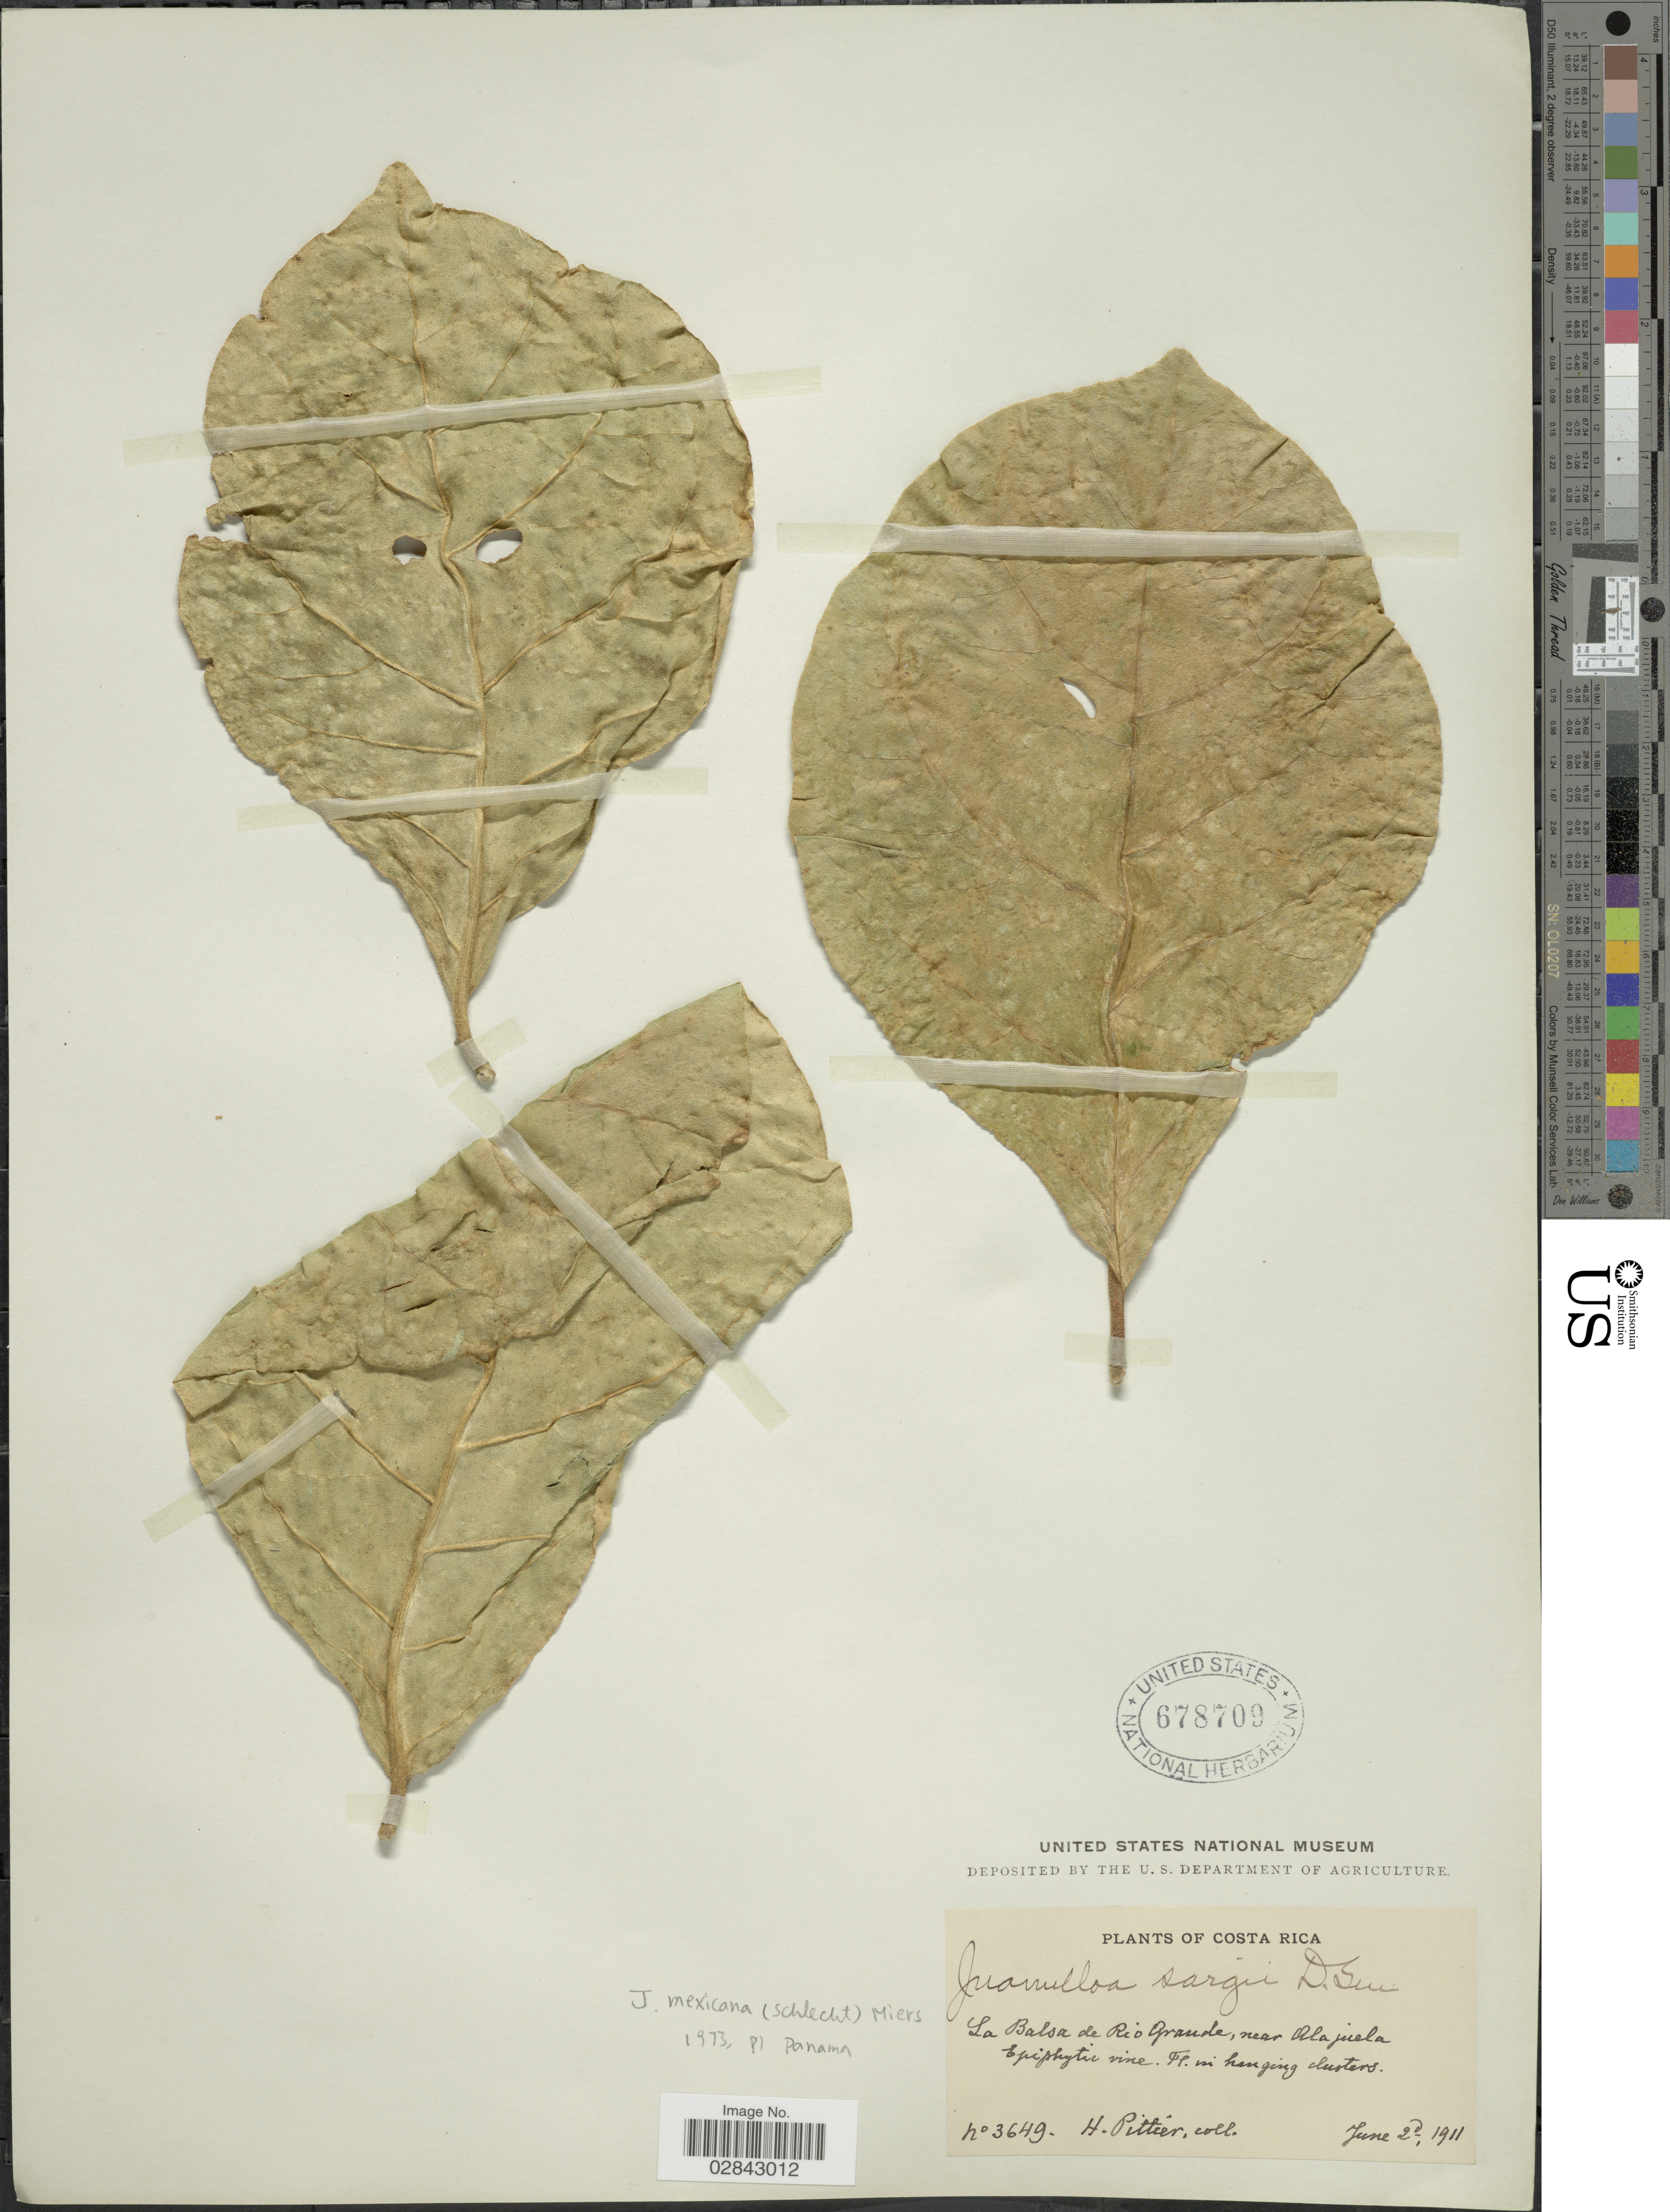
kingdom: Plantae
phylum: Tracheophyta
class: Magnoliopsida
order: Solanales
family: Solanaceae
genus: Juanulloa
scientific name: Juanulloa mexicana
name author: Miers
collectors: H. F. Pittier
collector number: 3649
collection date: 1911-06-02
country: Costa Rica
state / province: Alajuela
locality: La Balsa de Rio Grande, near Alajuela.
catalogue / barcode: US 678709